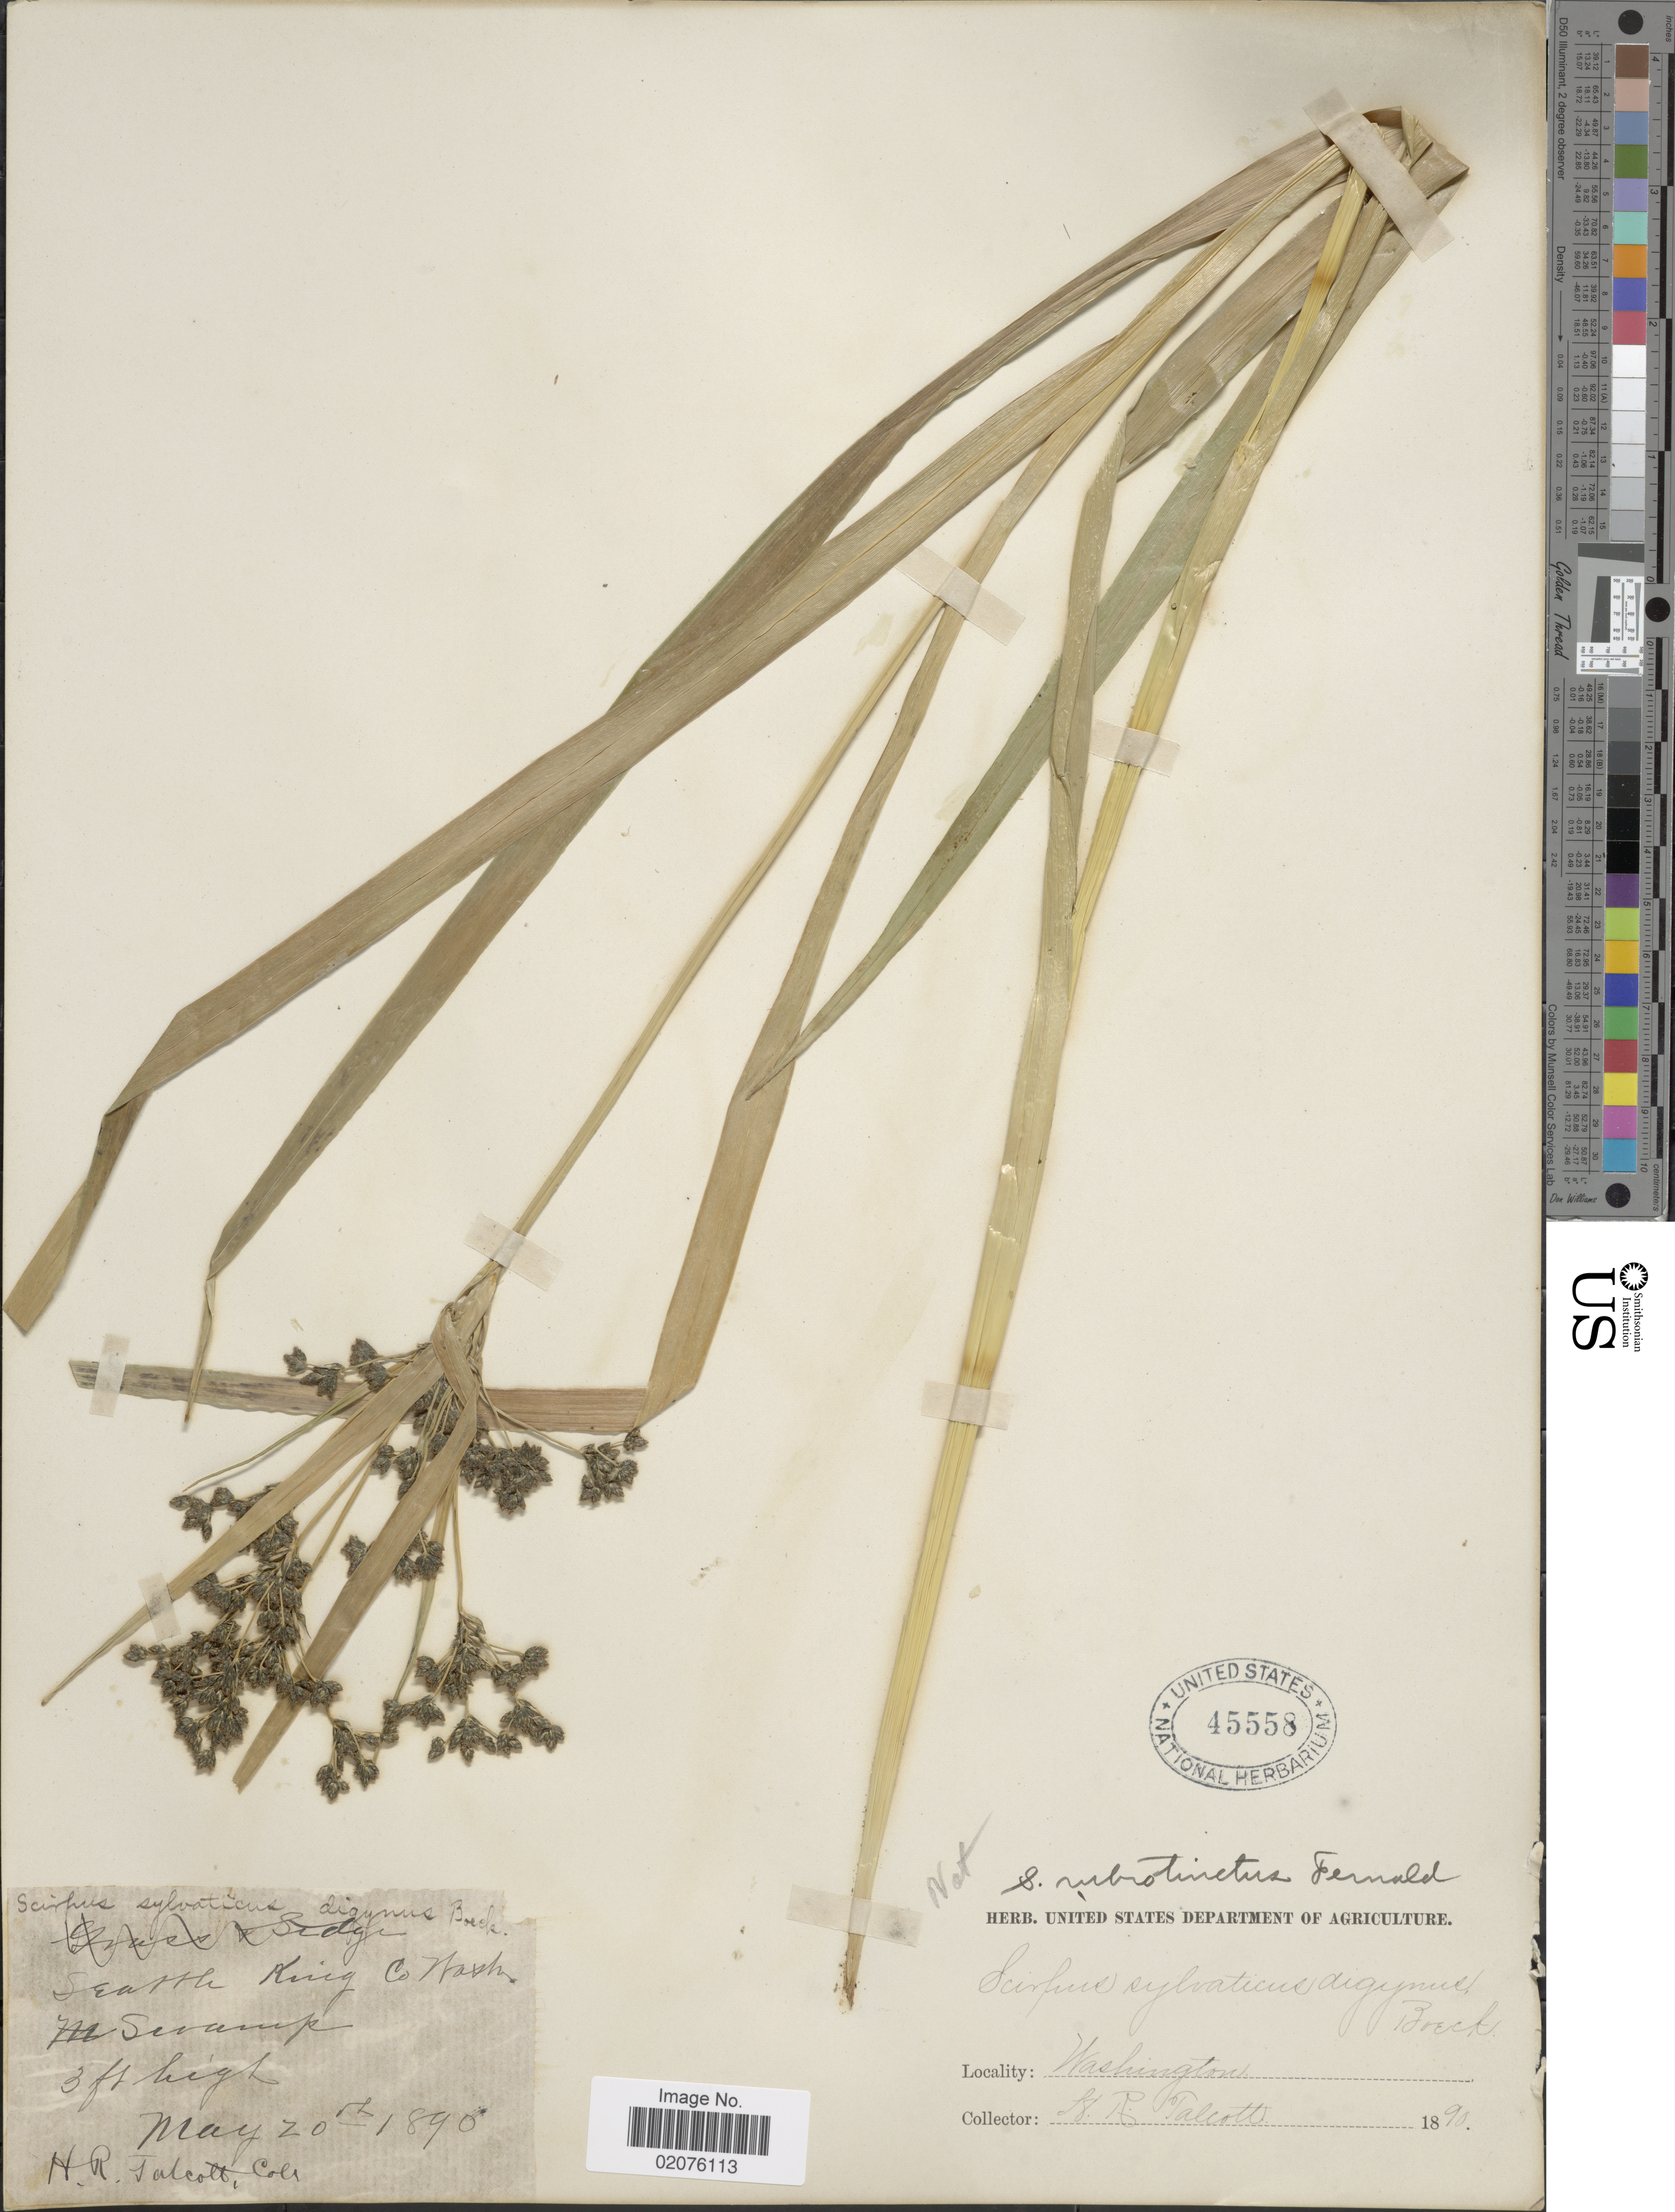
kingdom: Plantae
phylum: Tracheophyta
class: Liliopsida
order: Poales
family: Cyperaceae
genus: Scirpus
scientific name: Scirpus microcarpus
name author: J. Presl & C. Presl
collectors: H. Talcott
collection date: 1890-05-20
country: United States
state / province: Washington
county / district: King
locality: Seattle King Co.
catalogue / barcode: US 45558